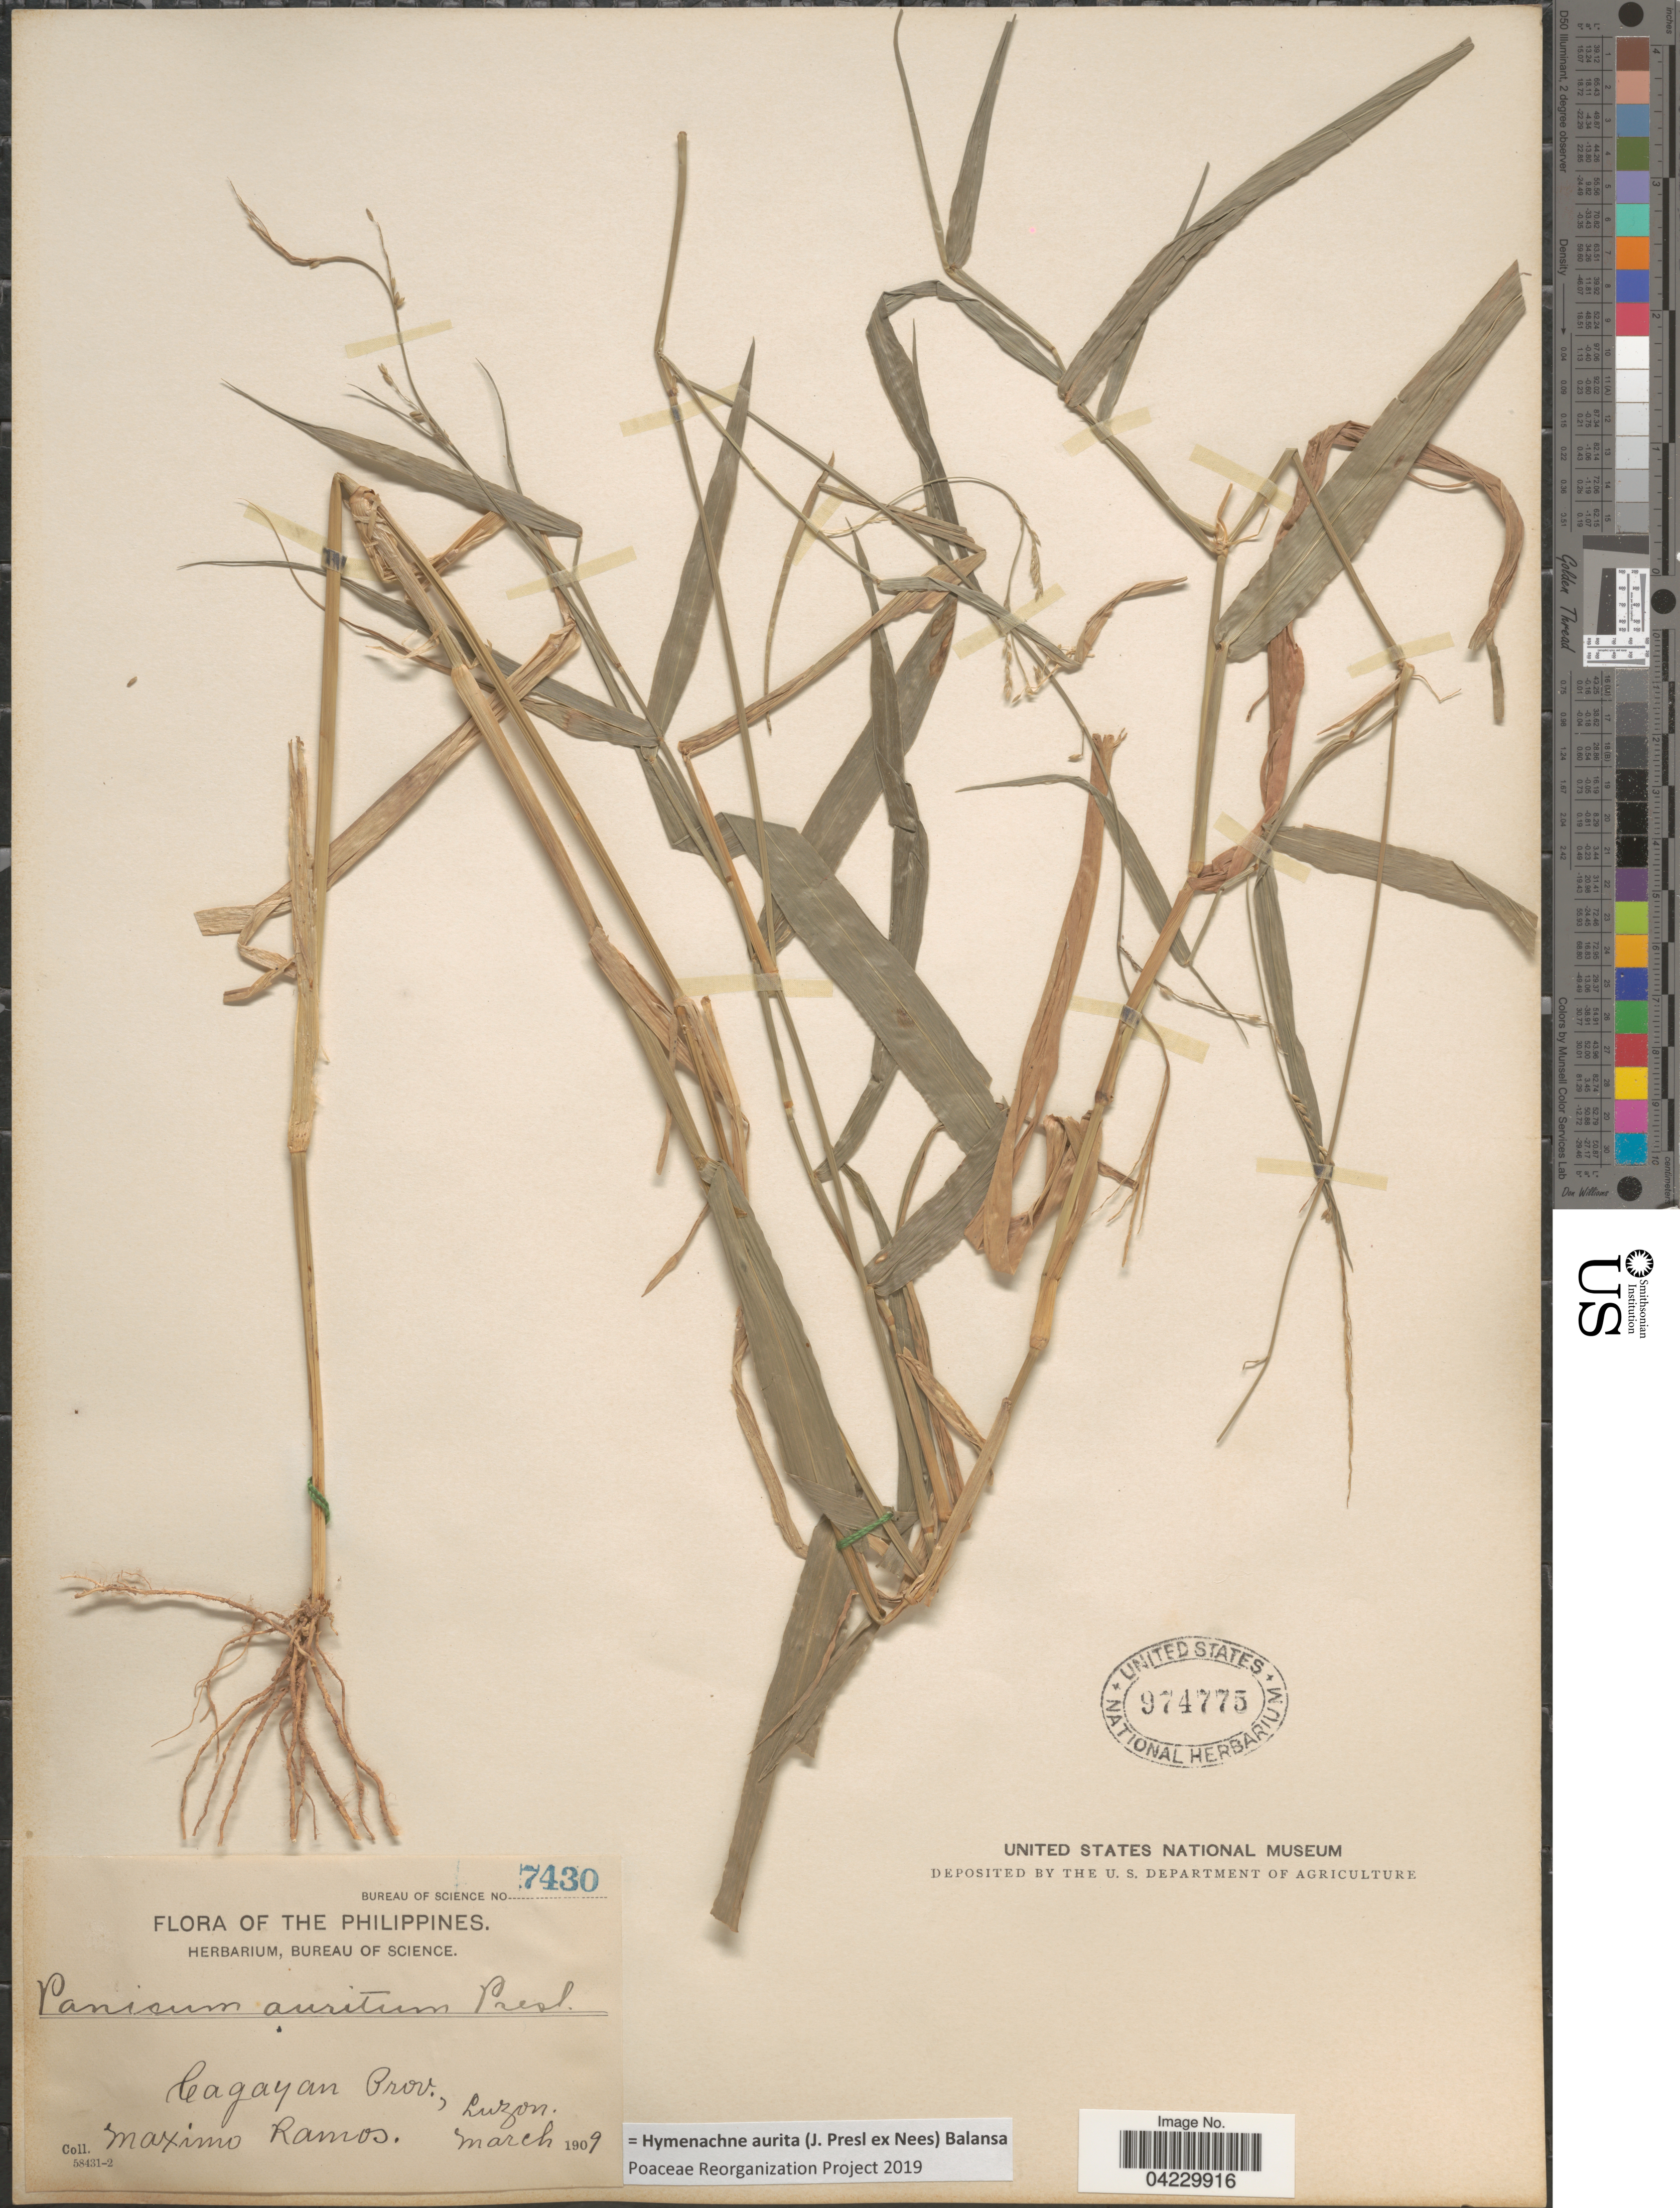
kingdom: Plantae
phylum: Tracheophyta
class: Liliopsida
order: Poales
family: Poaceae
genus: Hymenachne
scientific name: Hymenachne aurita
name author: (J. Presl ex Nees) Balansa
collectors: M. Ramos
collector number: Bureau of Science 7430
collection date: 1909-03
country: Philippines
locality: Cagayan Prov., Luzon.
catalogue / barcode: US 974775